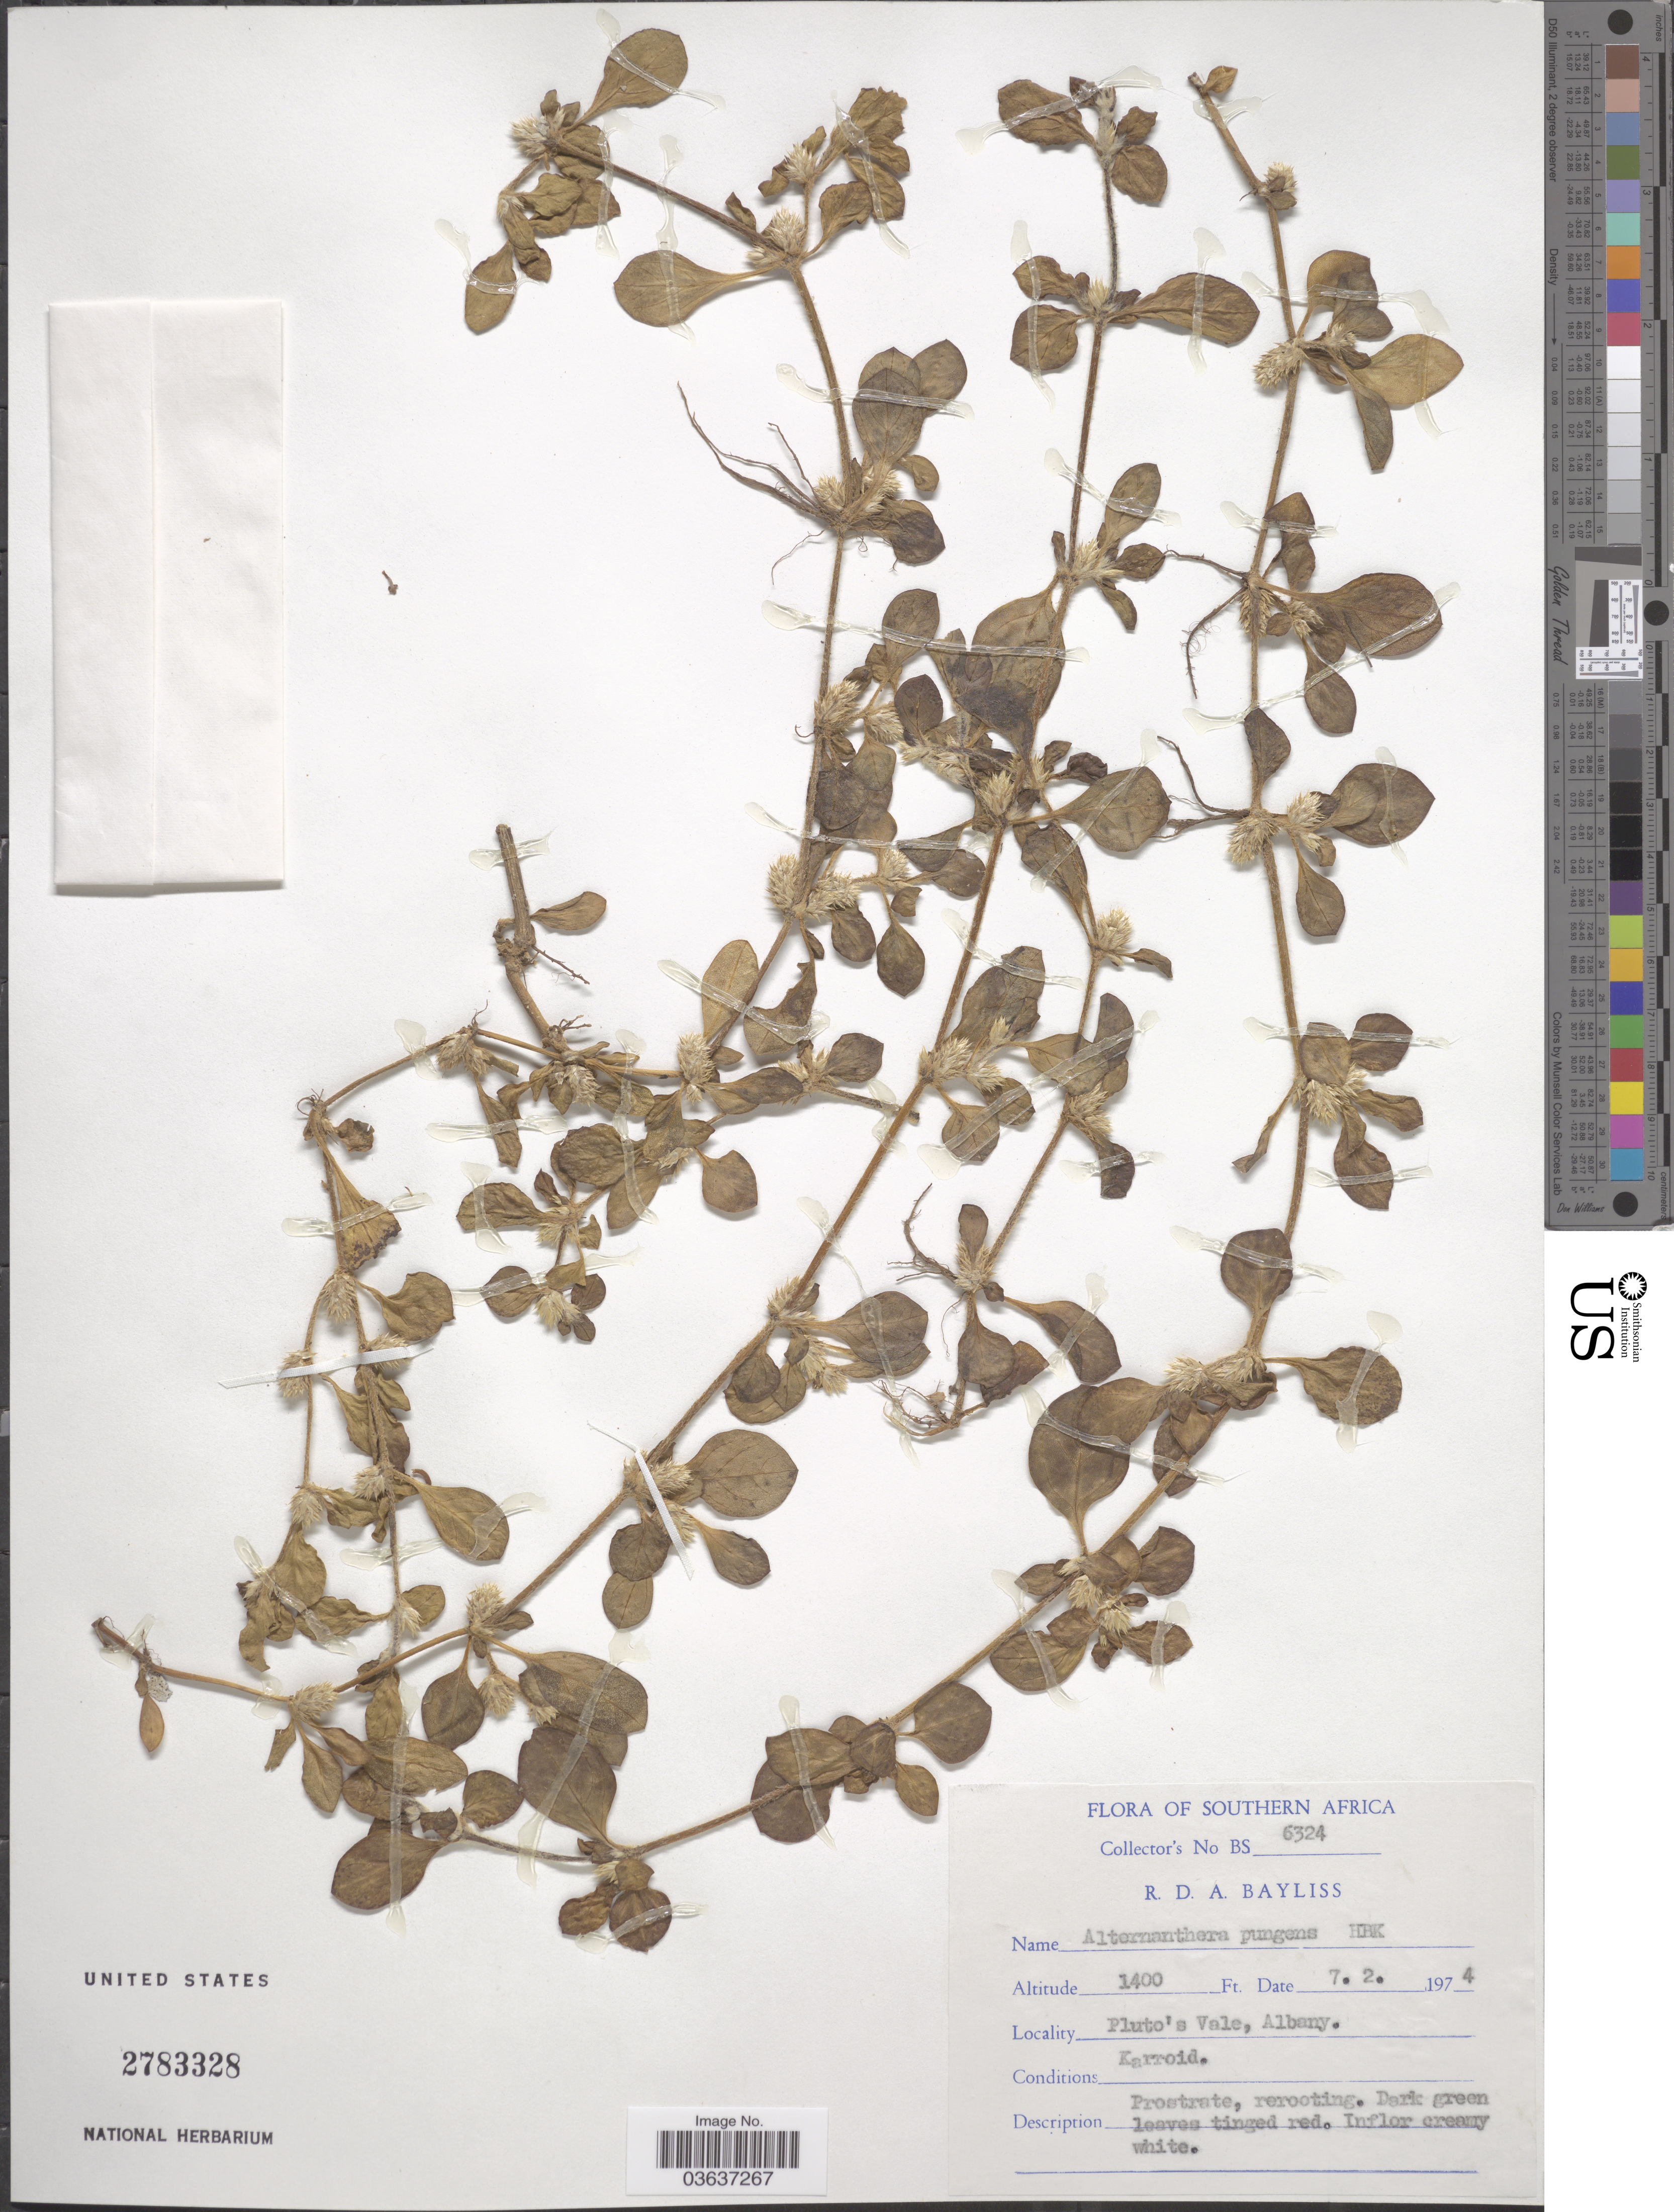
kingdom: Plantae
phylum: Tracheophyta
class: Magnoliopsida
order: Caryophyllales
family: Amaranthaceae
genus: Alternanthera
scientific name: Alternanthera pungens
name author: Kunth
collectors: R. Bayliss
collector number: BS 6324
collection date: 1974-02-07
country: South Africa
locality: Southern Africa. Pluto's Vale, Albany.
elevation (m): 427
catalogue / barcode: US 2783328